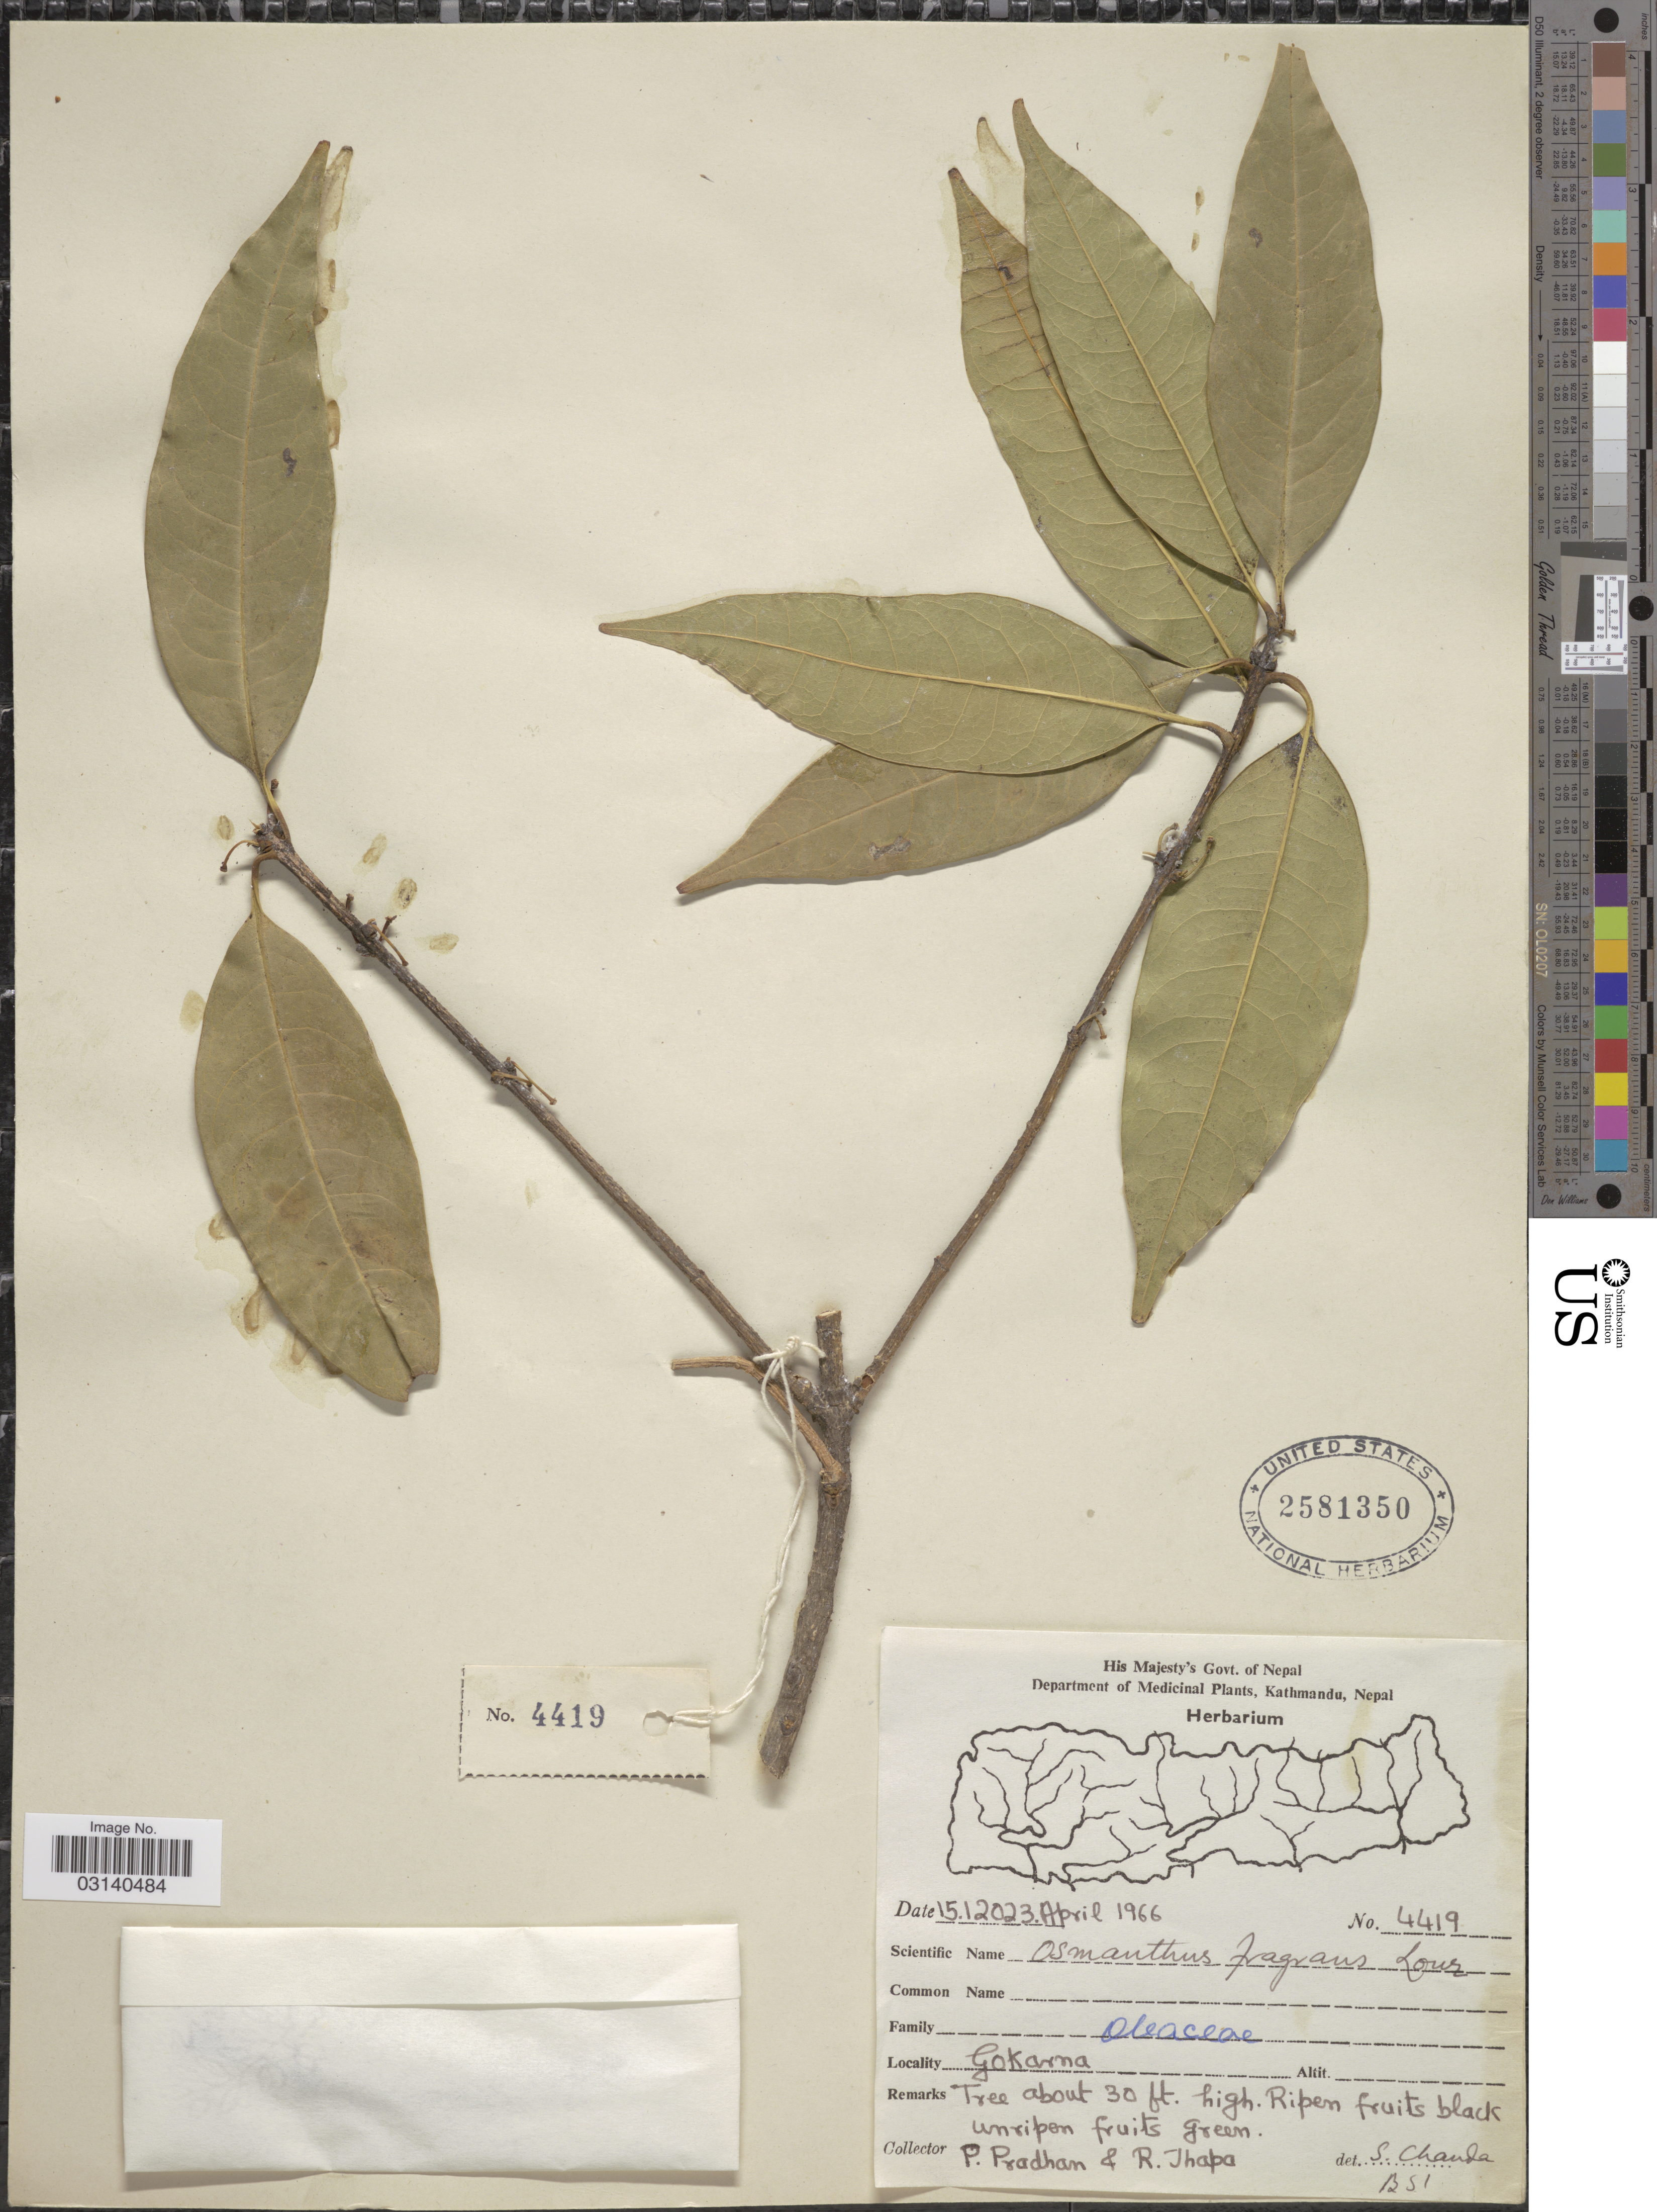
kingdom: Plantae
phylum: Tracheophyta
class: Magnoliopsida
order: Lamiales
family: Oleaceae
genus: Osmanthus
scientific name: Osmanthus fragrans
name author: Lour.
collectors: P. Pradhan & R. Thapa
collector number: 4419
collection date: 1966-04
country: Nepal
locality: Gokarna.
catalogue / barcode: US 2581350